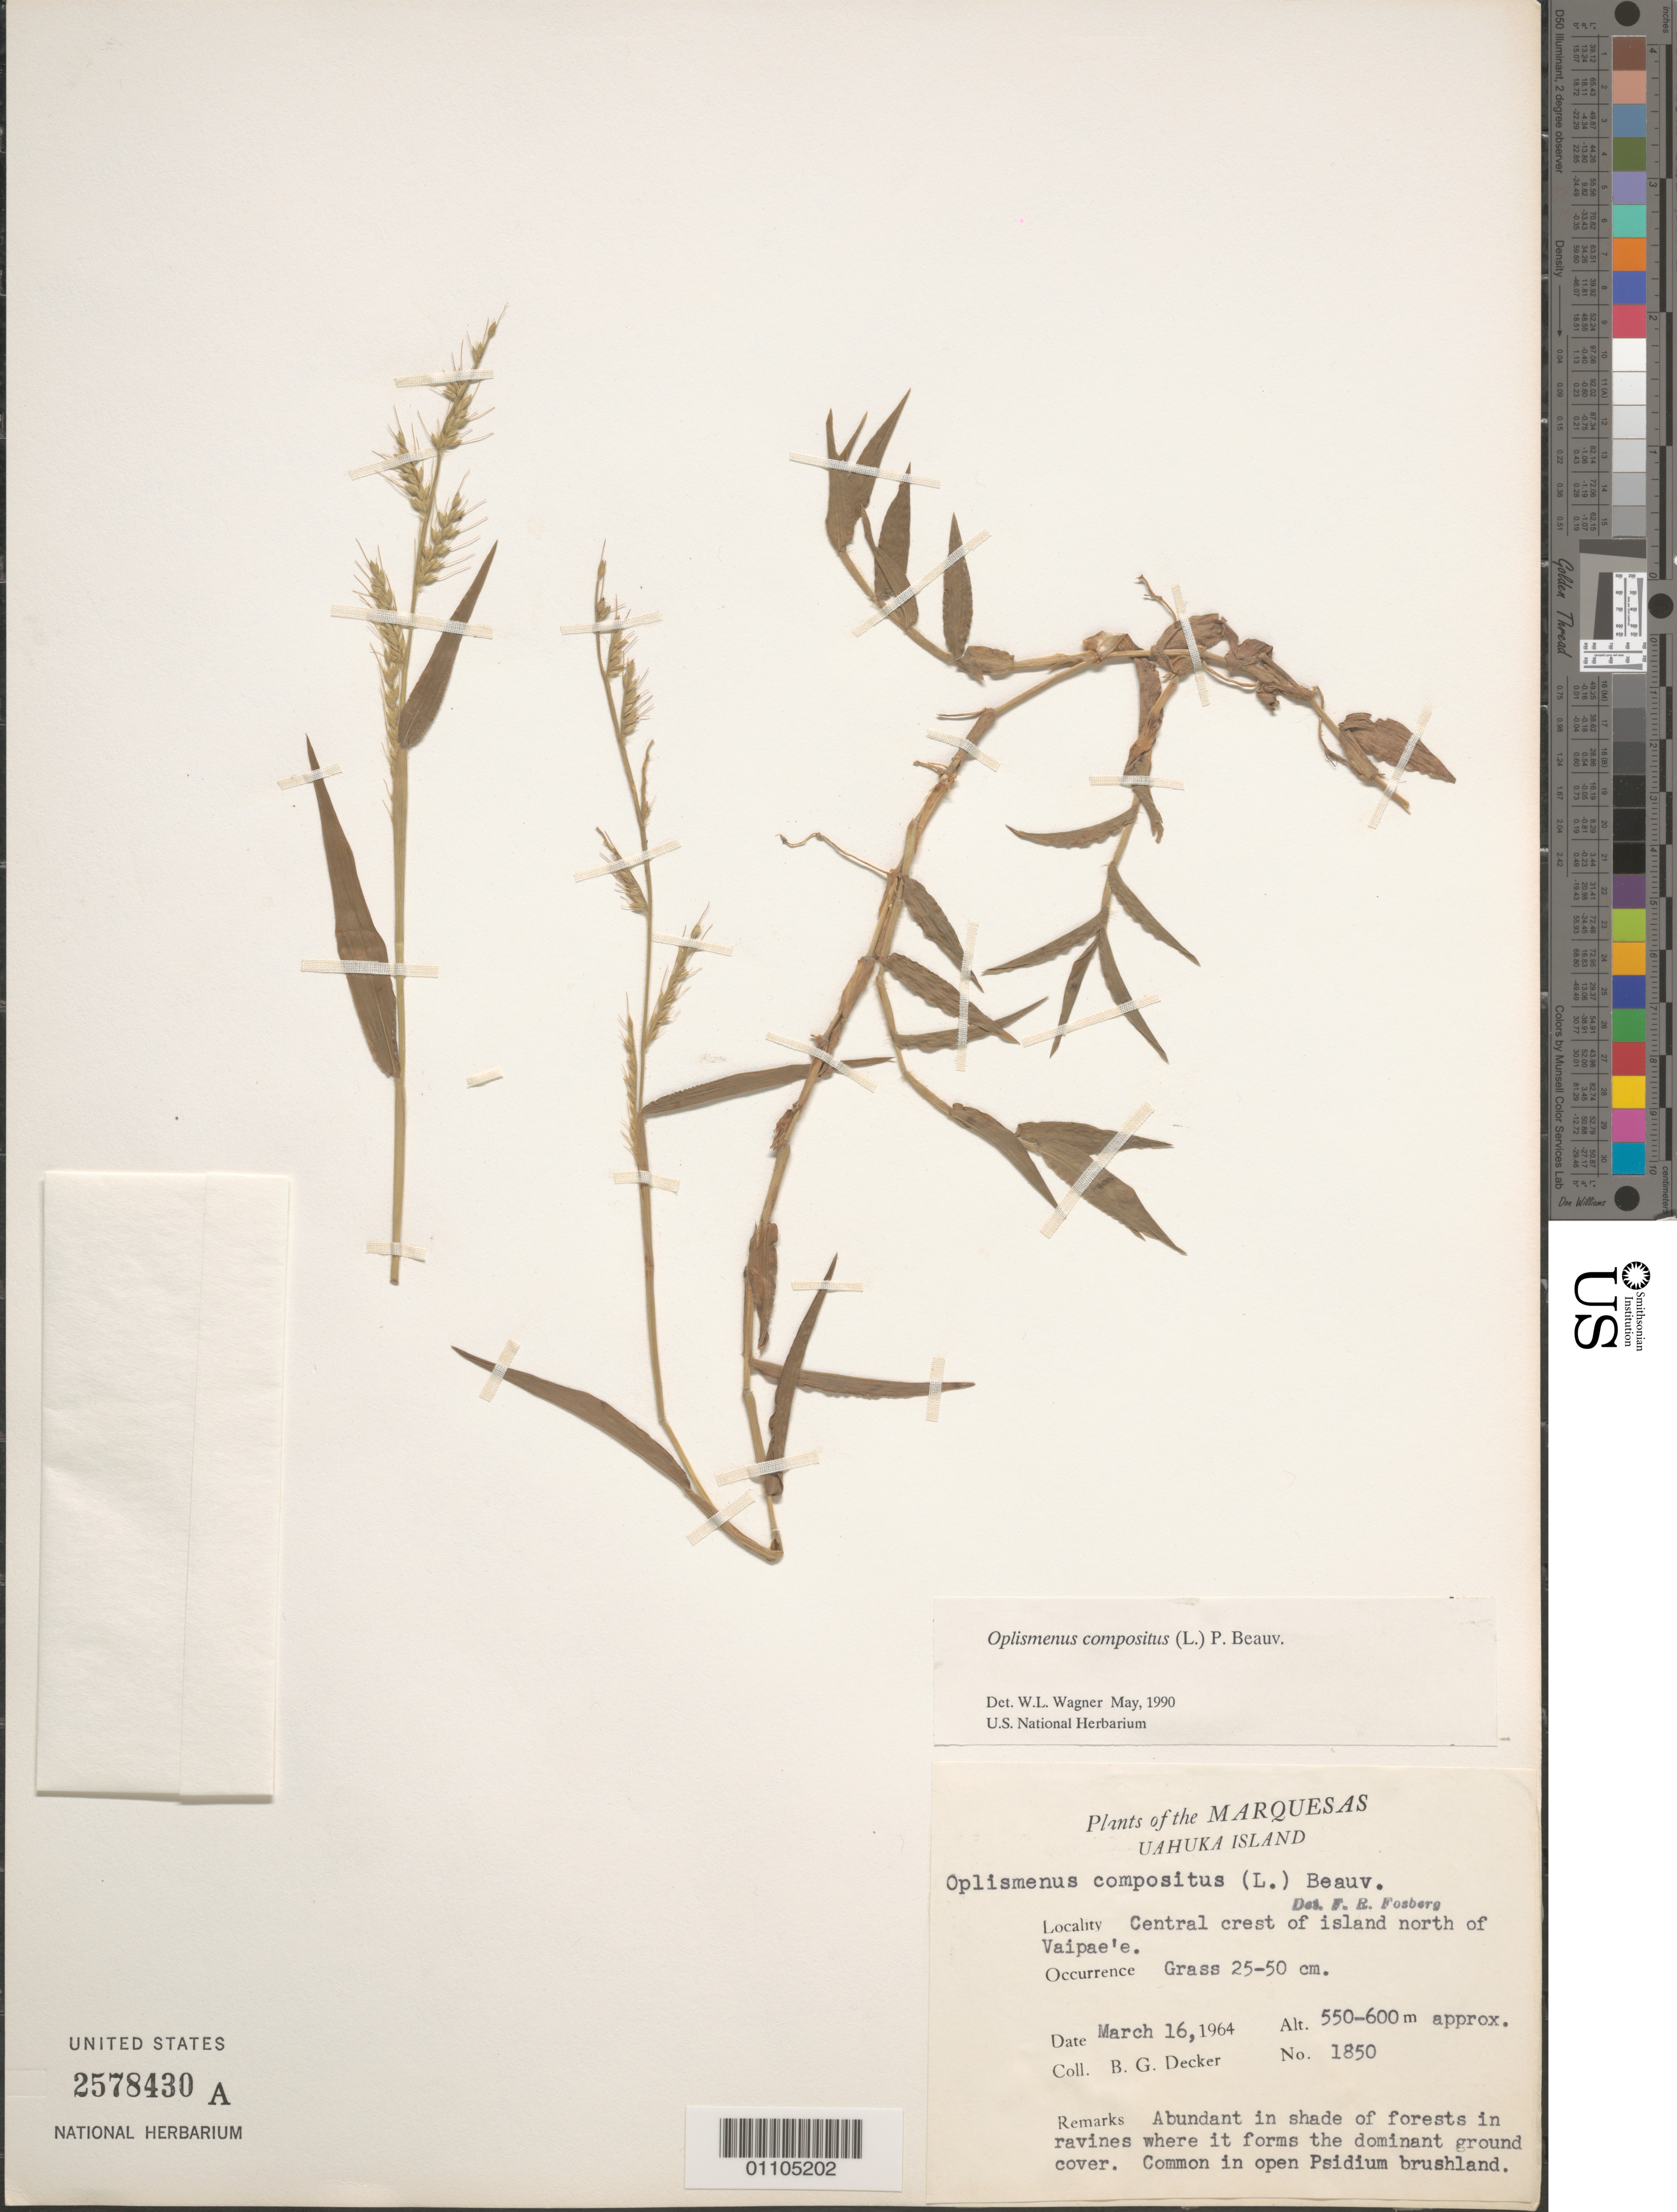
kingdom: Plantae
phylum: Tracheophyta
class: Liliopsida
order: Poales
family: Poaceae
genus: Oplismenus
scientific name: Oplismenus compositus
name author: (L.) P. Beauv.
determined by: Wagner, W. L., (BOT), Smithsonian Institution - National Museum of Natural History (UNITED STATES)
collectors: B. G. Decker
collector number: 1850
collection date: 1964-03-16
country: French Polynesia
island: Ua Huka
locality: central crest of island N of Vaipae'e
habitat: Abundant in shade of forests in ravines where it forms the dominant ground cover. Common in open Psidium brushland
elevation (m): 550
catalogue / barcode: US 2578430A